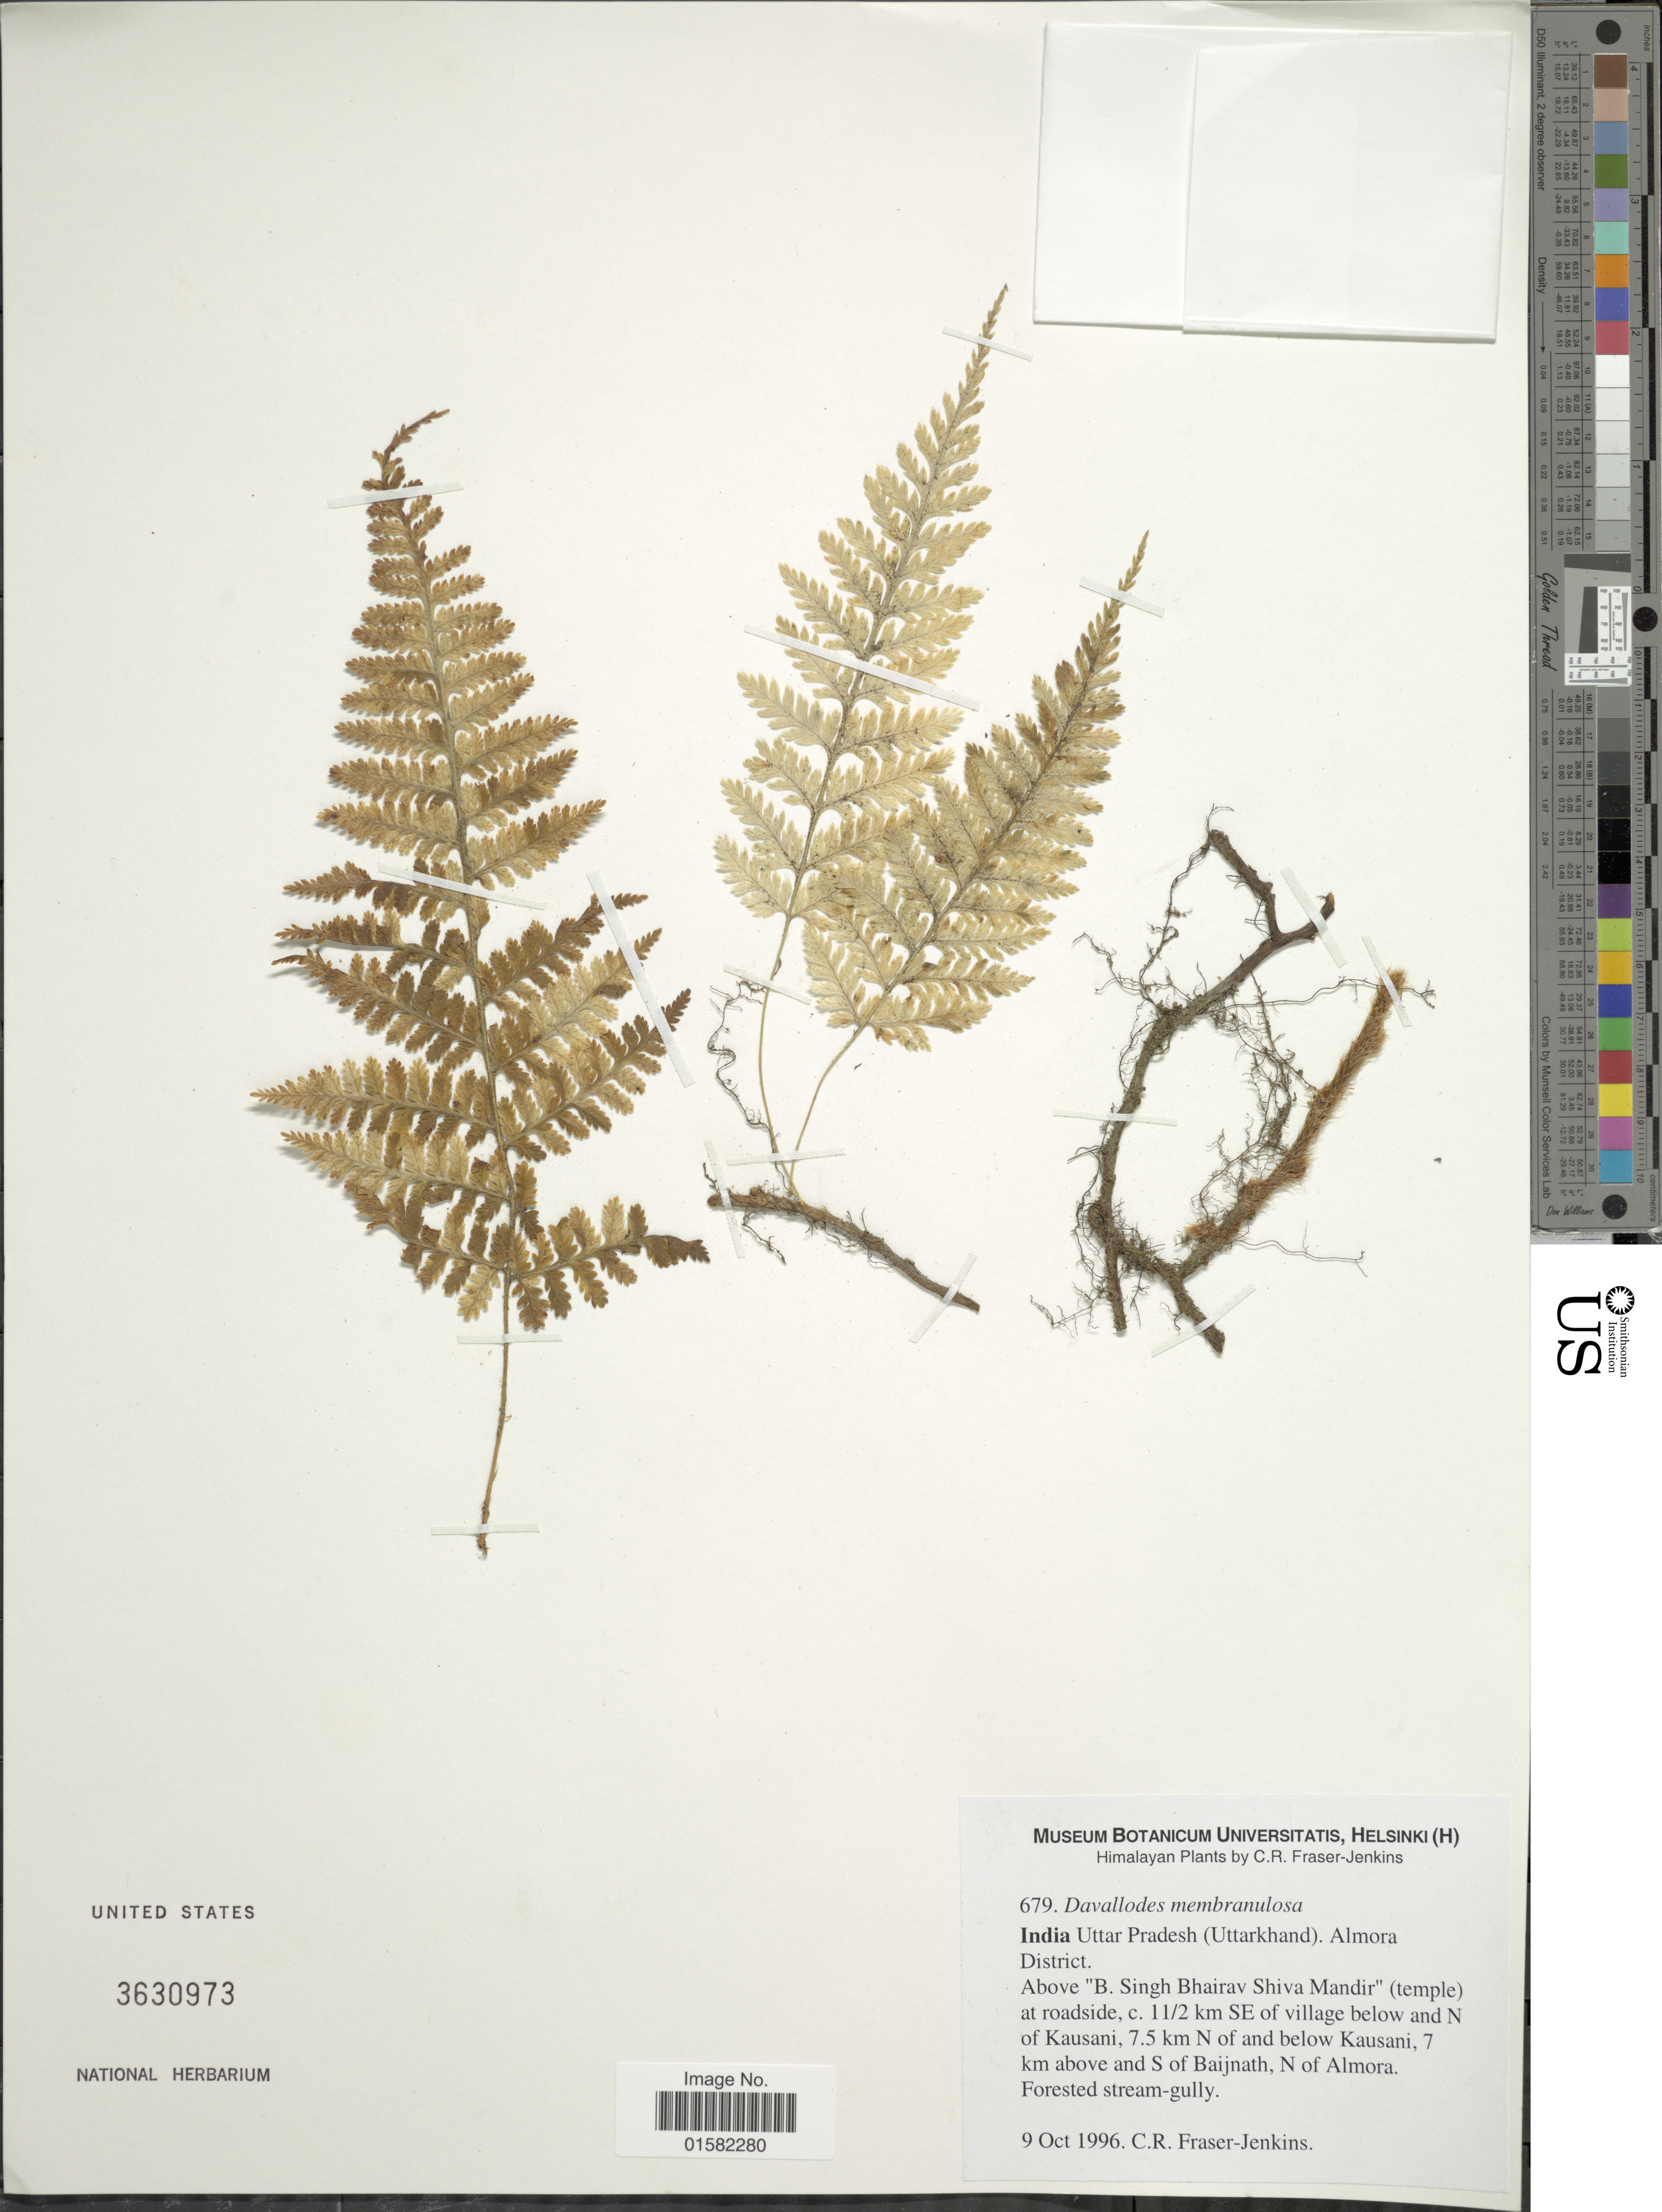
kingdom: Plantae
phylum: Tracheophyta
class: Polypodiopsida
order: Polypodiales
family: Davalliaceae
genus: Davallodes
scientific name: Davallodes membranulosum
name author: (Wall. ex Hook.) Copel.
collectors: C. R. Fraser-Jenkins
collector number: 679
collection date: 1996-10-09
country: India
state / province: Uttar Pradesh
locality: Uttar Pradesh (Uttarkhand). Almora District, Above 'B Singh Bhairav Shiva Mandir' (temple) at roadside, c.11/2 km SE of village below and N of Kausani, 7.5 km N of and below Kausani, 7 km above and S of Baijnath, N of Almora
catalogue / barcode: US 3630973